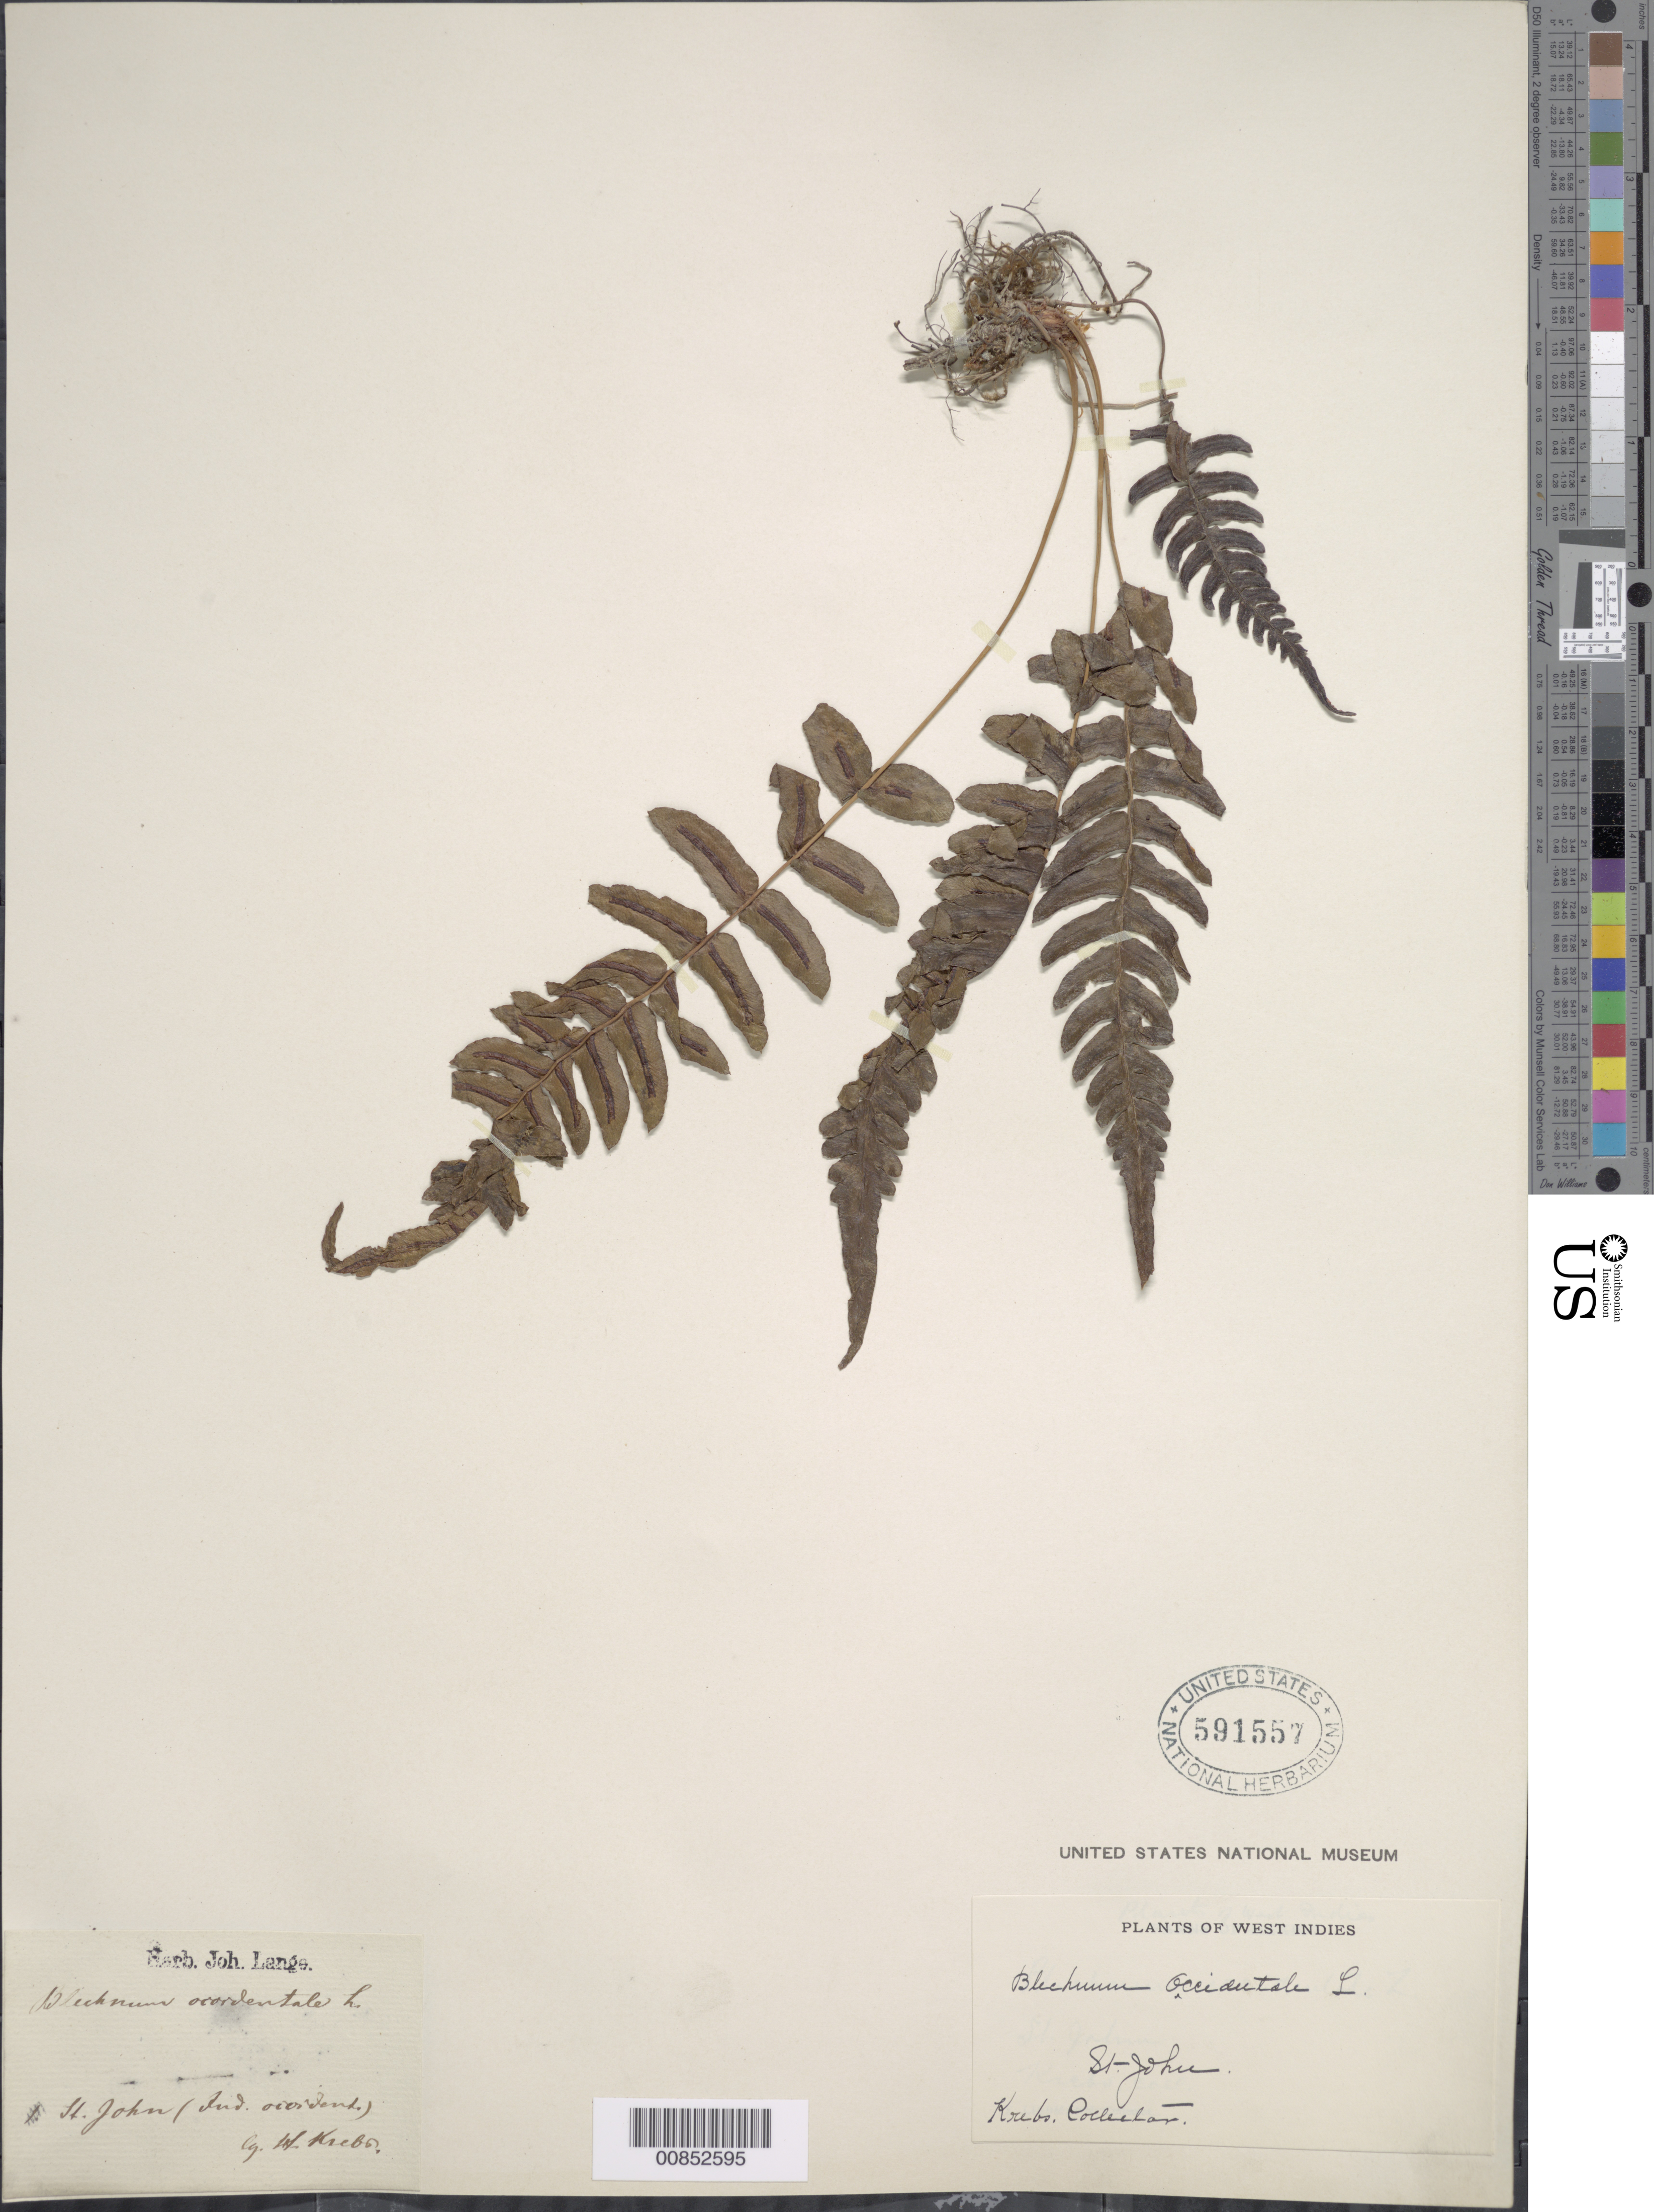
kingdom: Plantae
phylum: Tracheophyta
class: Polypodiopsida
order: Polypodiales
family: Blechnaceae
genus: Blechnum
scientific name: Blechnum occidentale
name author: L.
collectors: -. Krebs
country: U.S. Virgin Islands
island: St. John I.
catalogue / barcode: US 591557